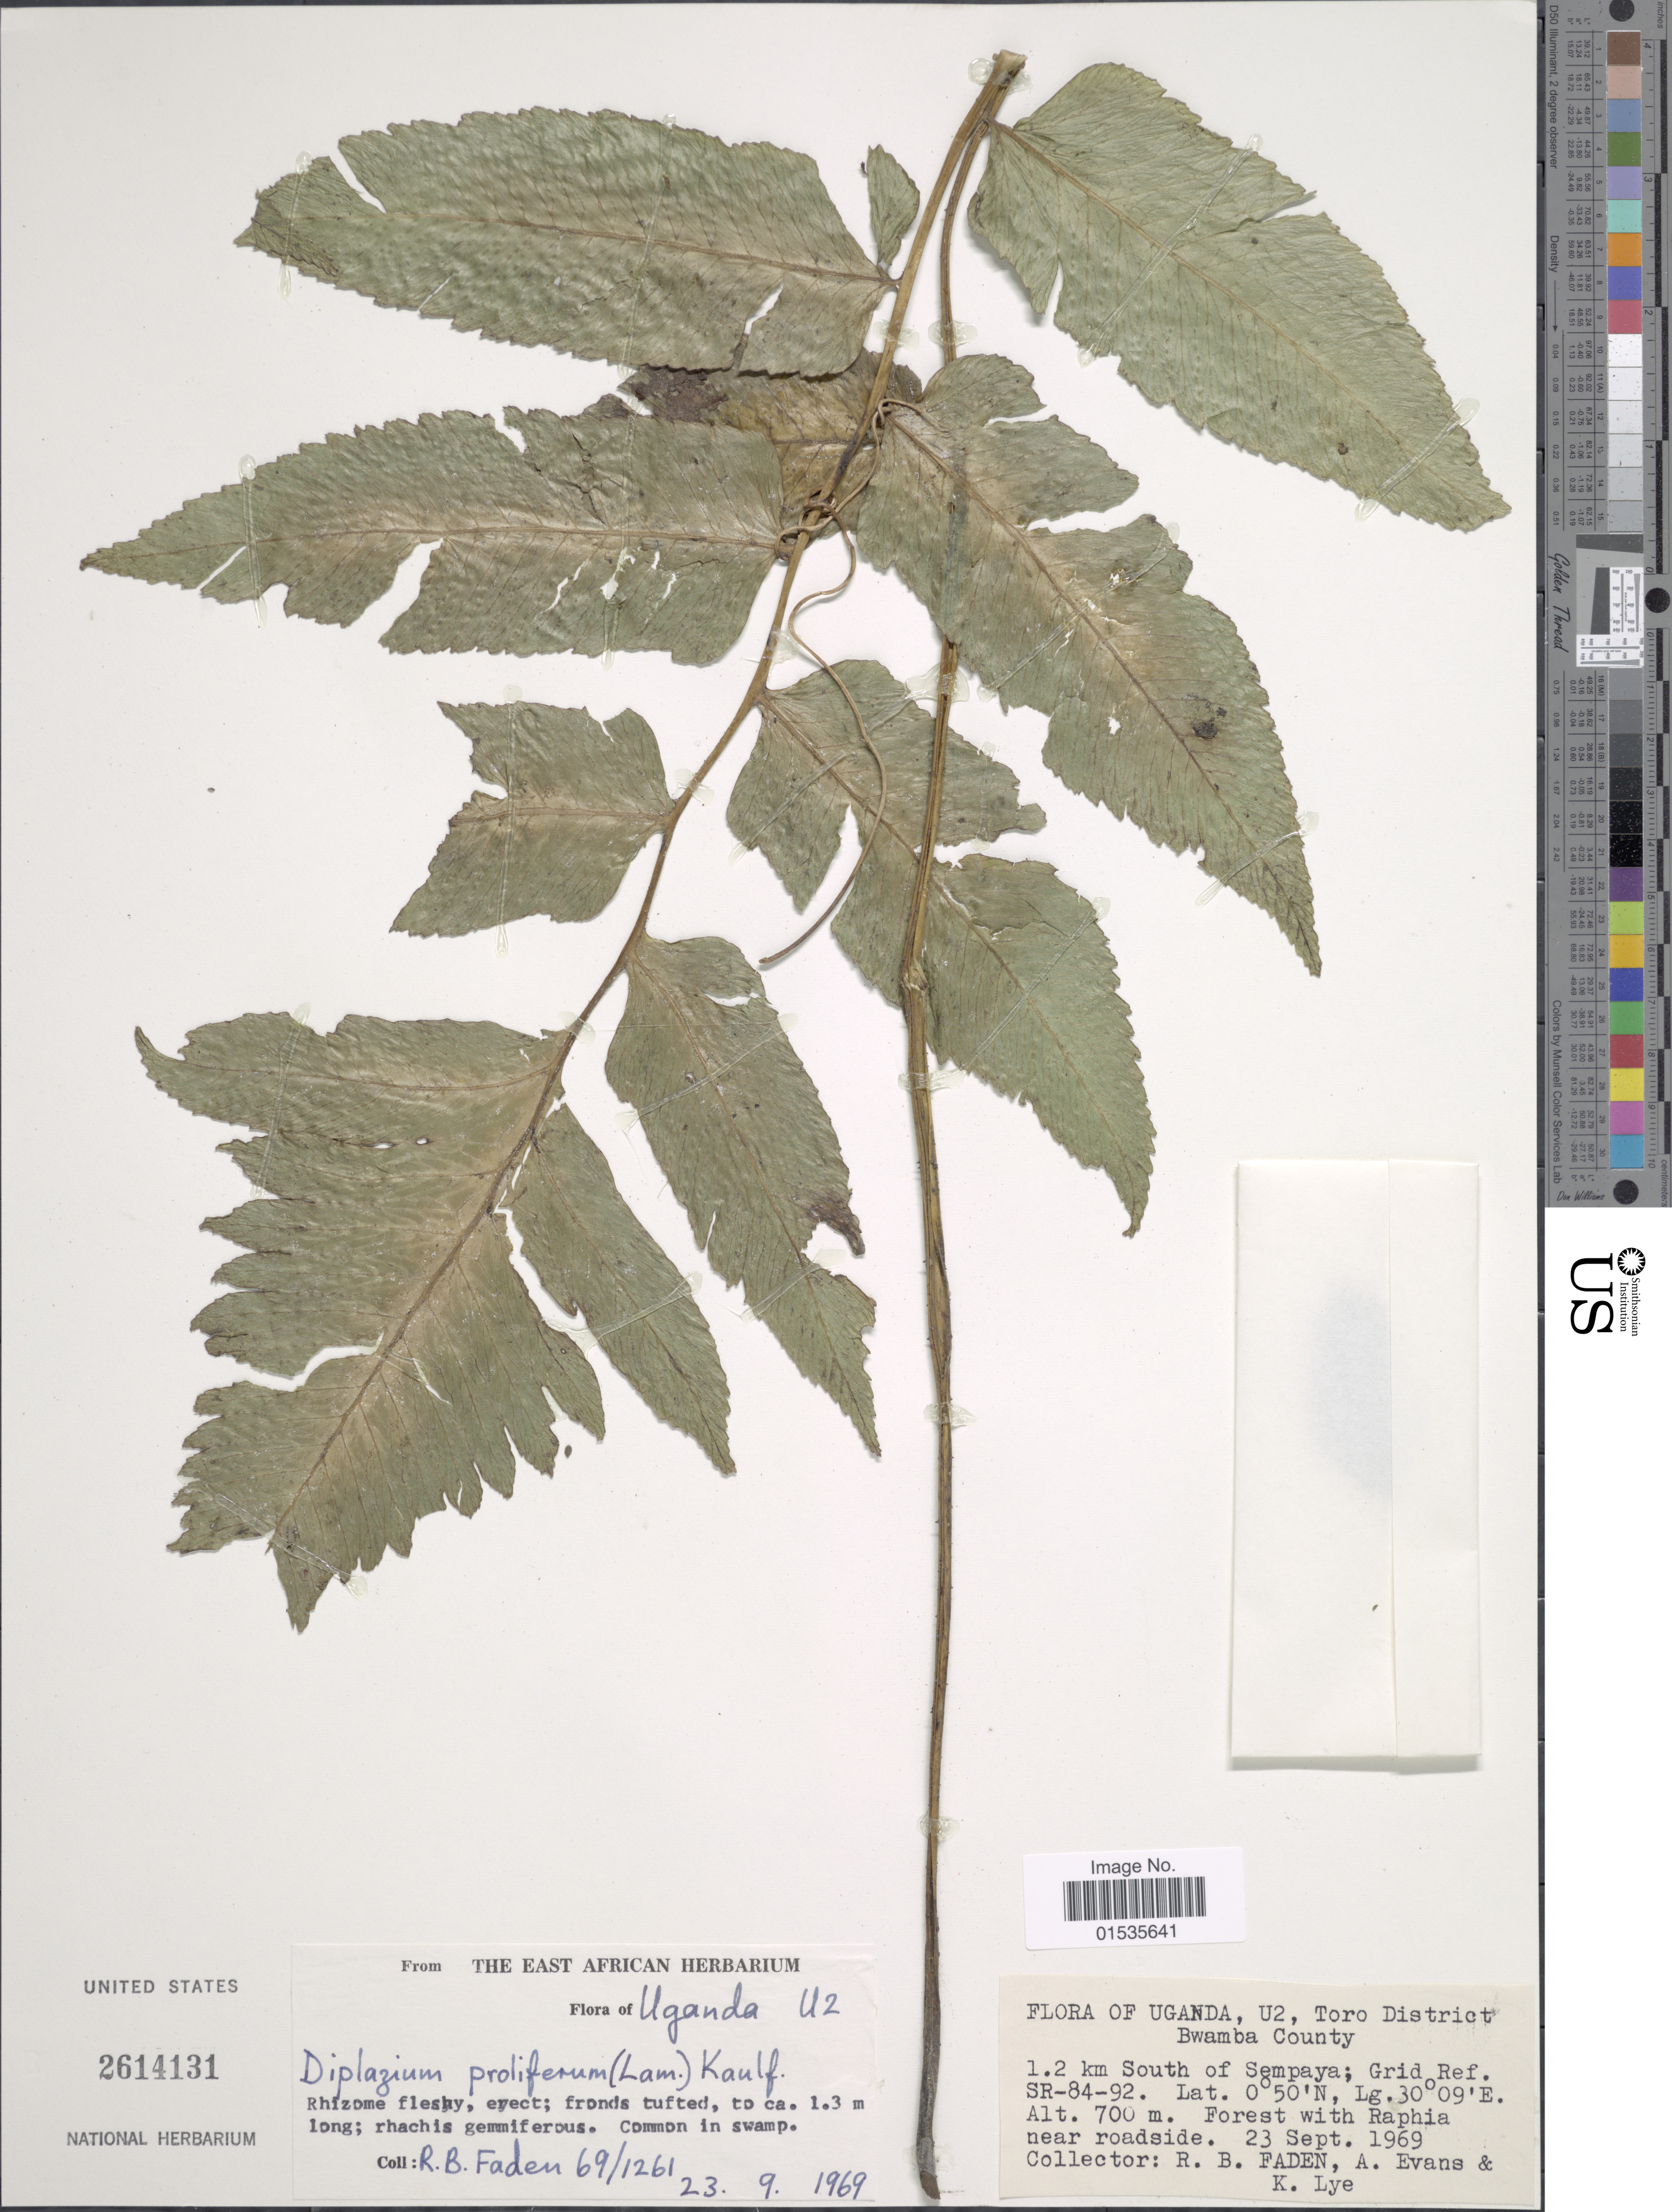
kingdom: Plantae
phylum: Tracheophyta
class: Polypodiopsida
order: Polypodiales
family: Athyriaceae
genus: Diplazium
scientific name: Diplazium proliferum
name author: (Lam.) Thouars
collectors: R. B. Faden, A. Evans & K. A. Lye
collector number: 69/1261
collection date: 1969-09-23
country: Uganda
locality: Uganda, U2. Toro District, Bwamba County. 1.2 km South of Sempaya, SR-84-92.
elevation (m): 700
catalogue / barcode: US 2614131